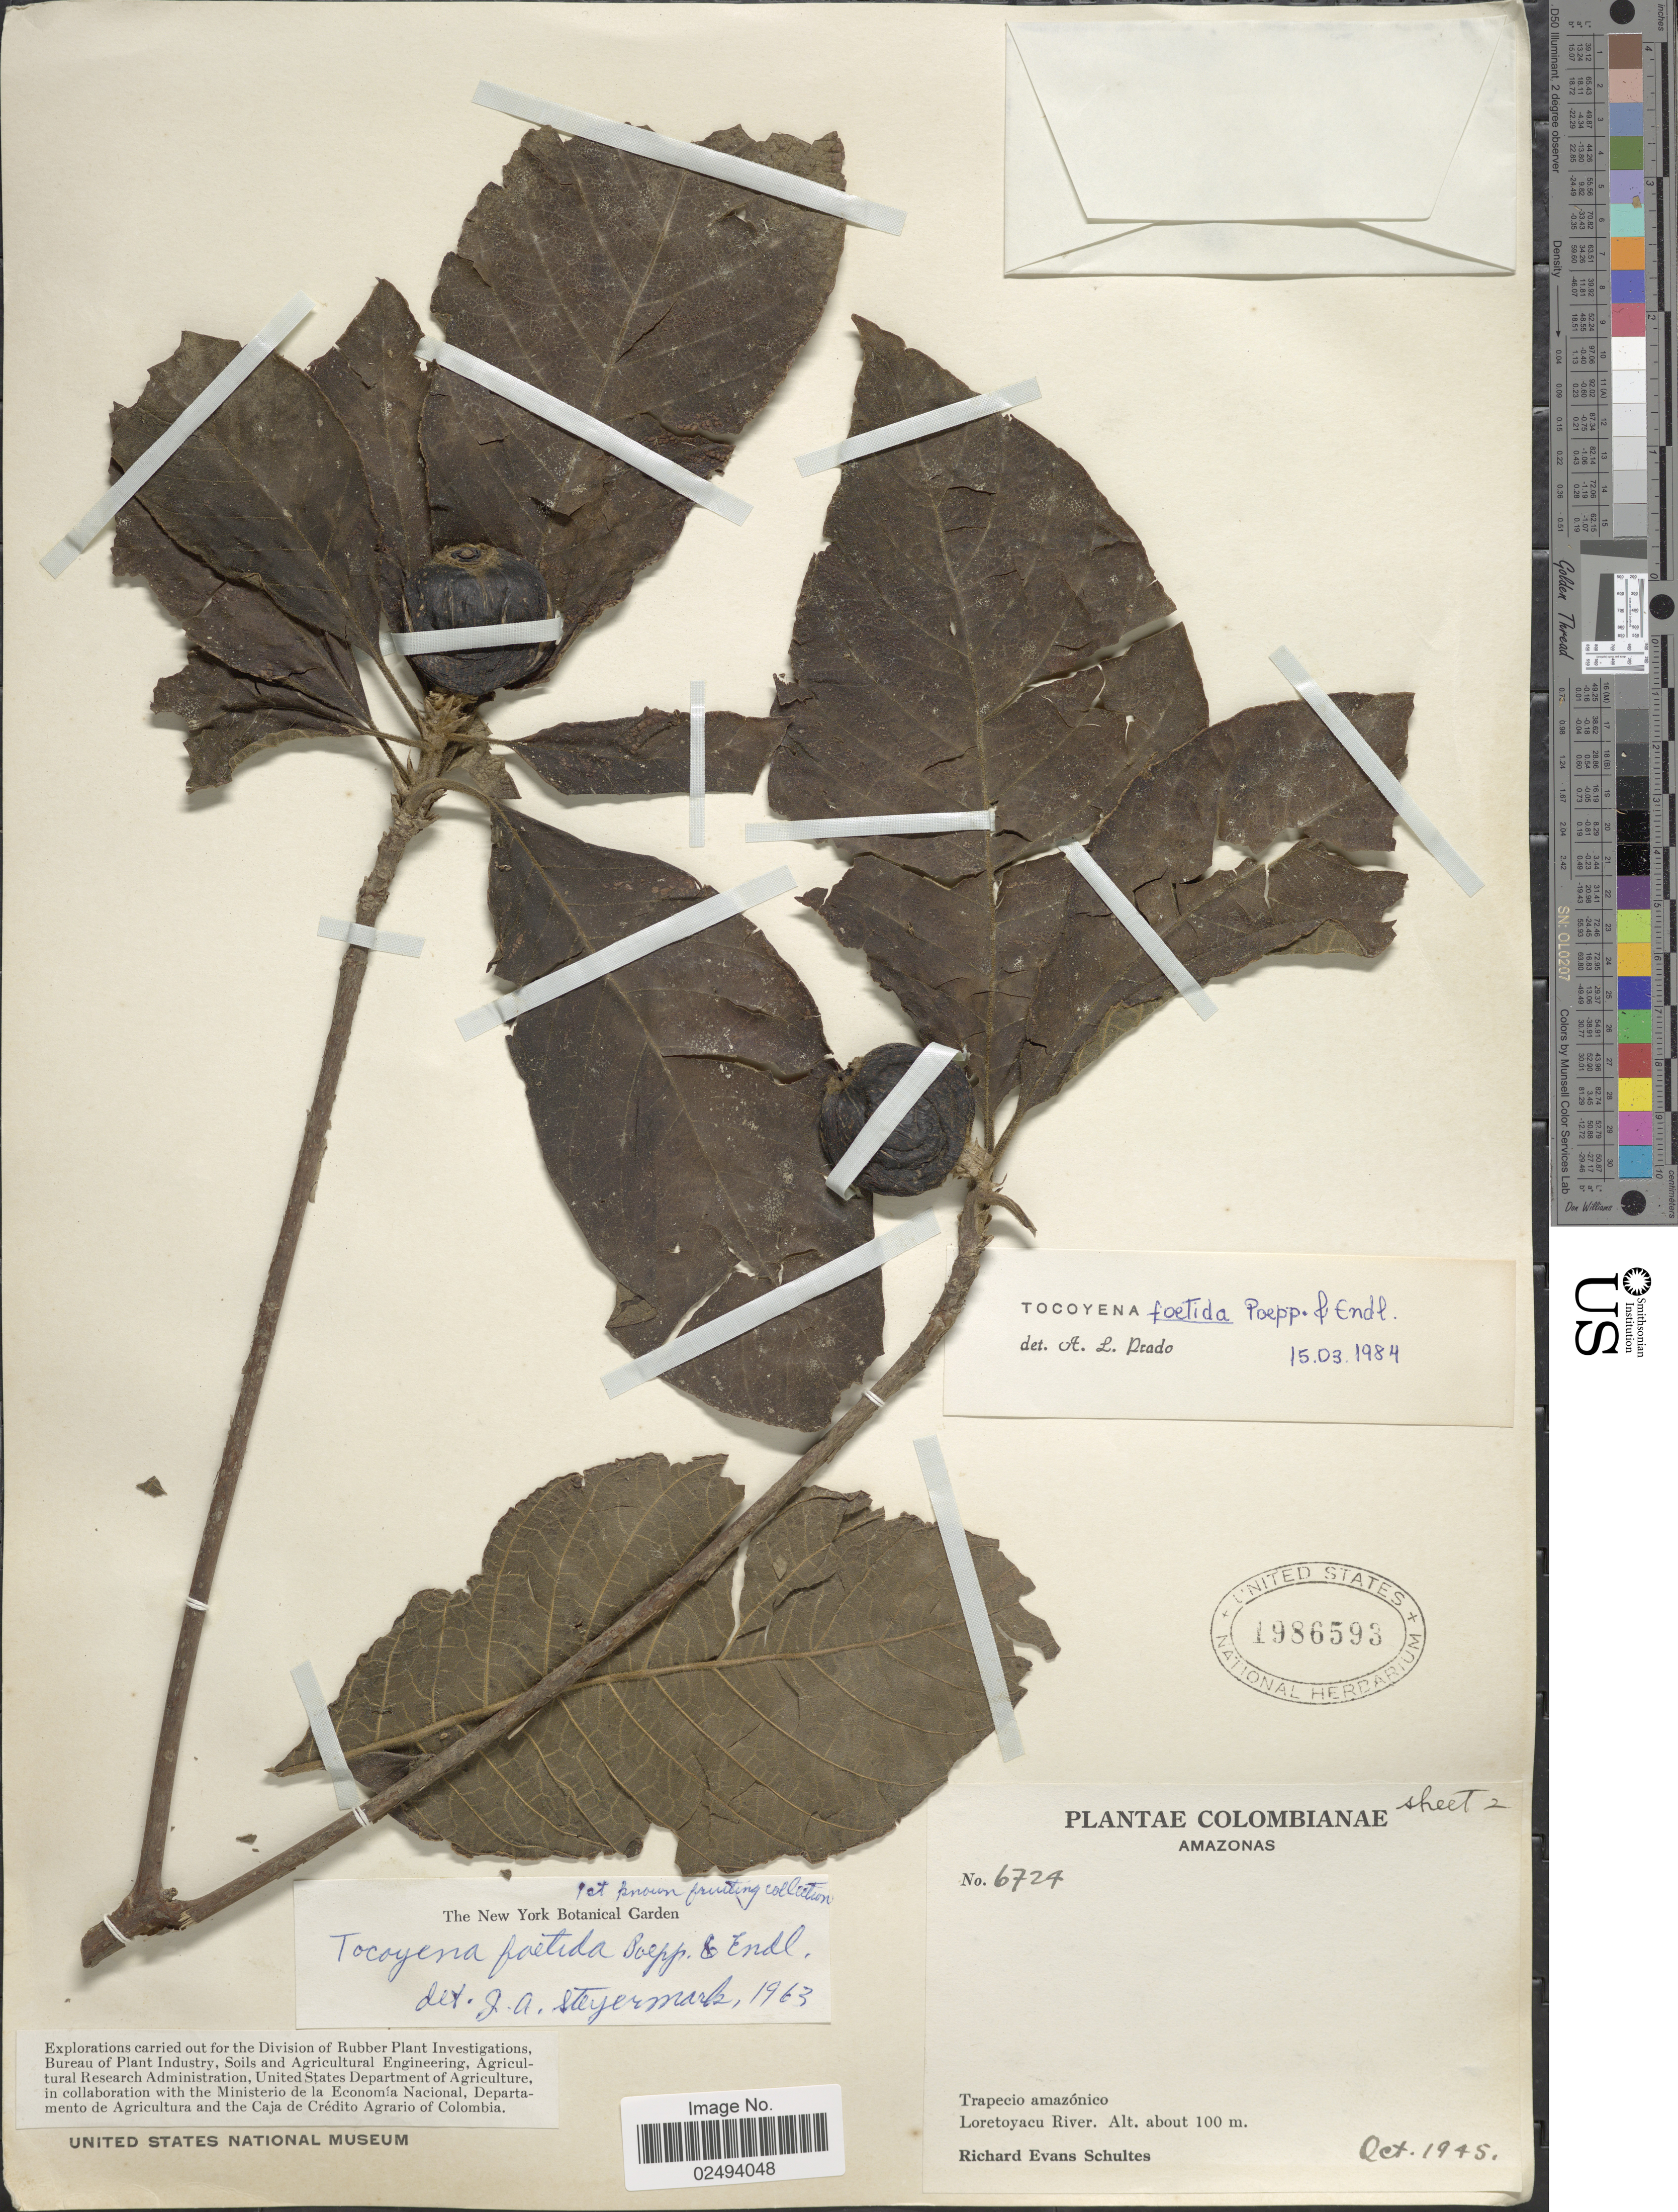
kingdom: Plantae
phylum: Tracheophyta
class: Magnoliopsida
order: Gentianales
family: Rubiaceae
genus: Tocoyena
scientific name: Tocoyena foetida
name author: Poepp.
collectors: R. E. Schultes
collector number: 6724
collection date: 1945-10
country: Colombia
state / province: Amazônas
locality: Trapecio amazónico, Loretoyacu River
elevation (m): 100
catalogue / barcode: US 1986593